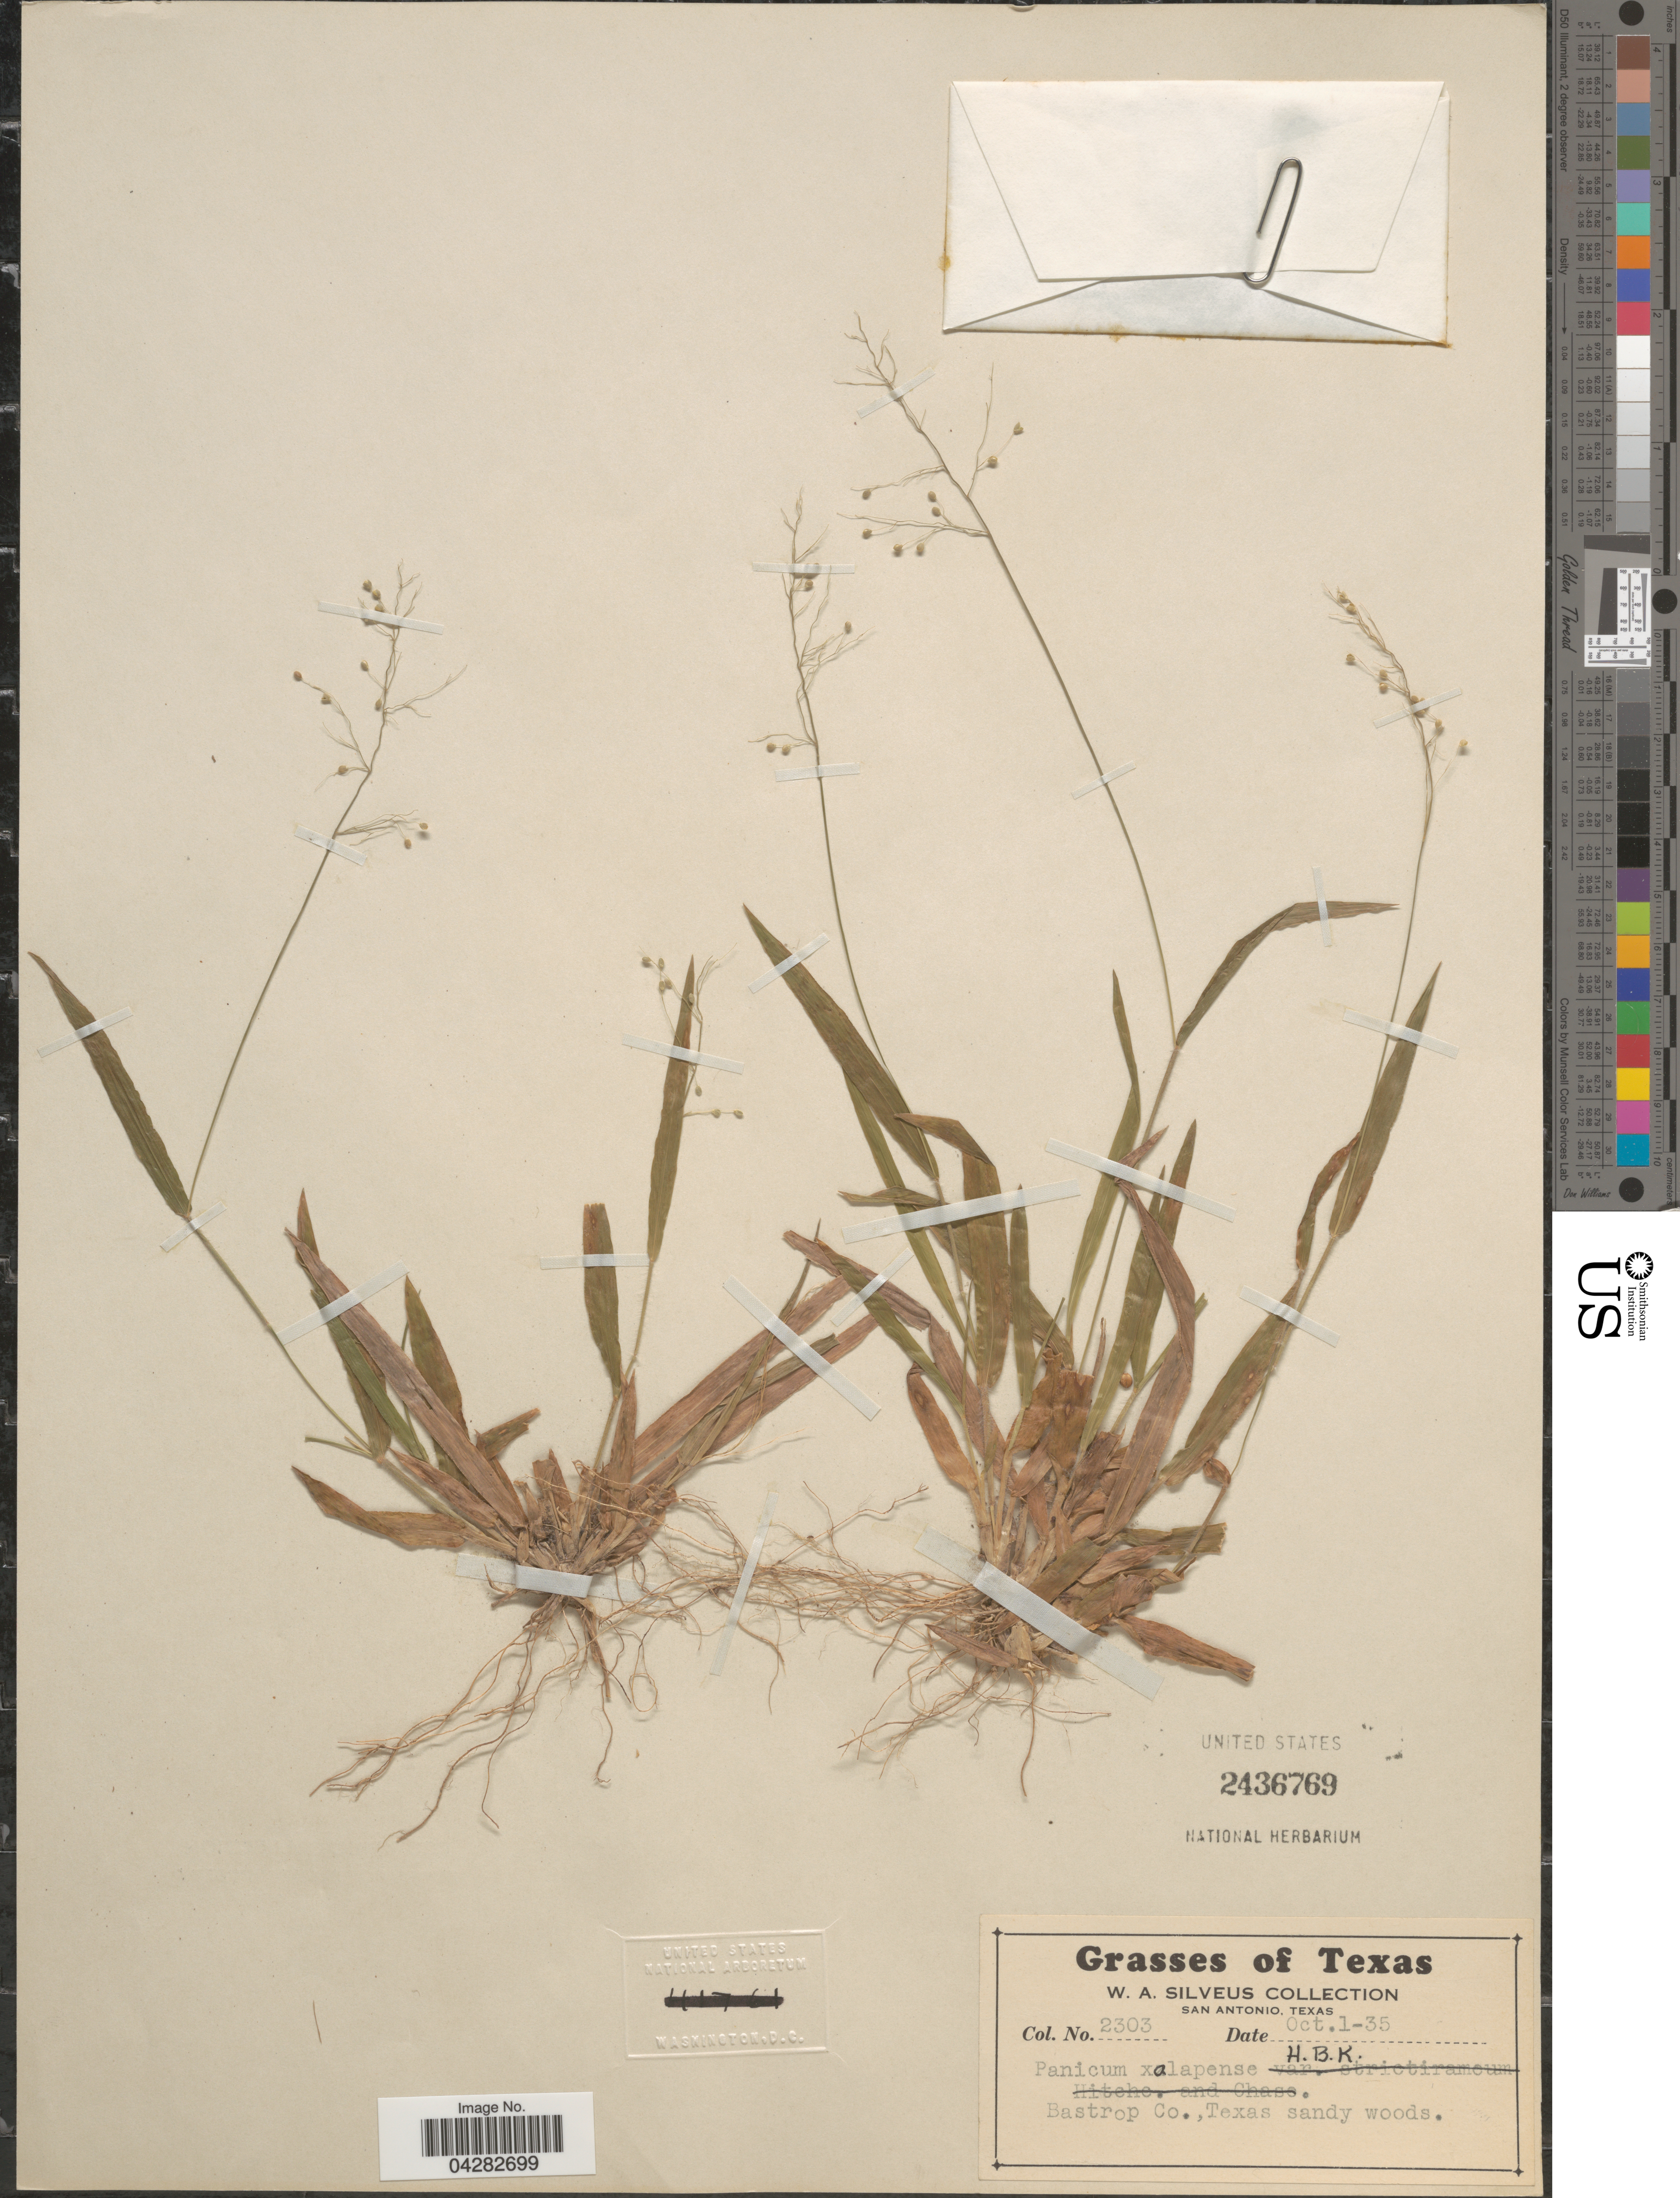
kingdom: Plantae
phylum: Tracheophyta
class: Liliopsida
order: Poales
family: Poaceae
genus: Dichanthelium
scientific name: Dichanthelium laxiflorum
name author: (Lam.) Gould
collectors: W. Silveus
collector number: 2303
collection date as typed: Transcribed d/m/y: 1/10/35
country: United States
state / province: Texas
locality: Bastrop Co.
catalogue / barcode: US 2436769